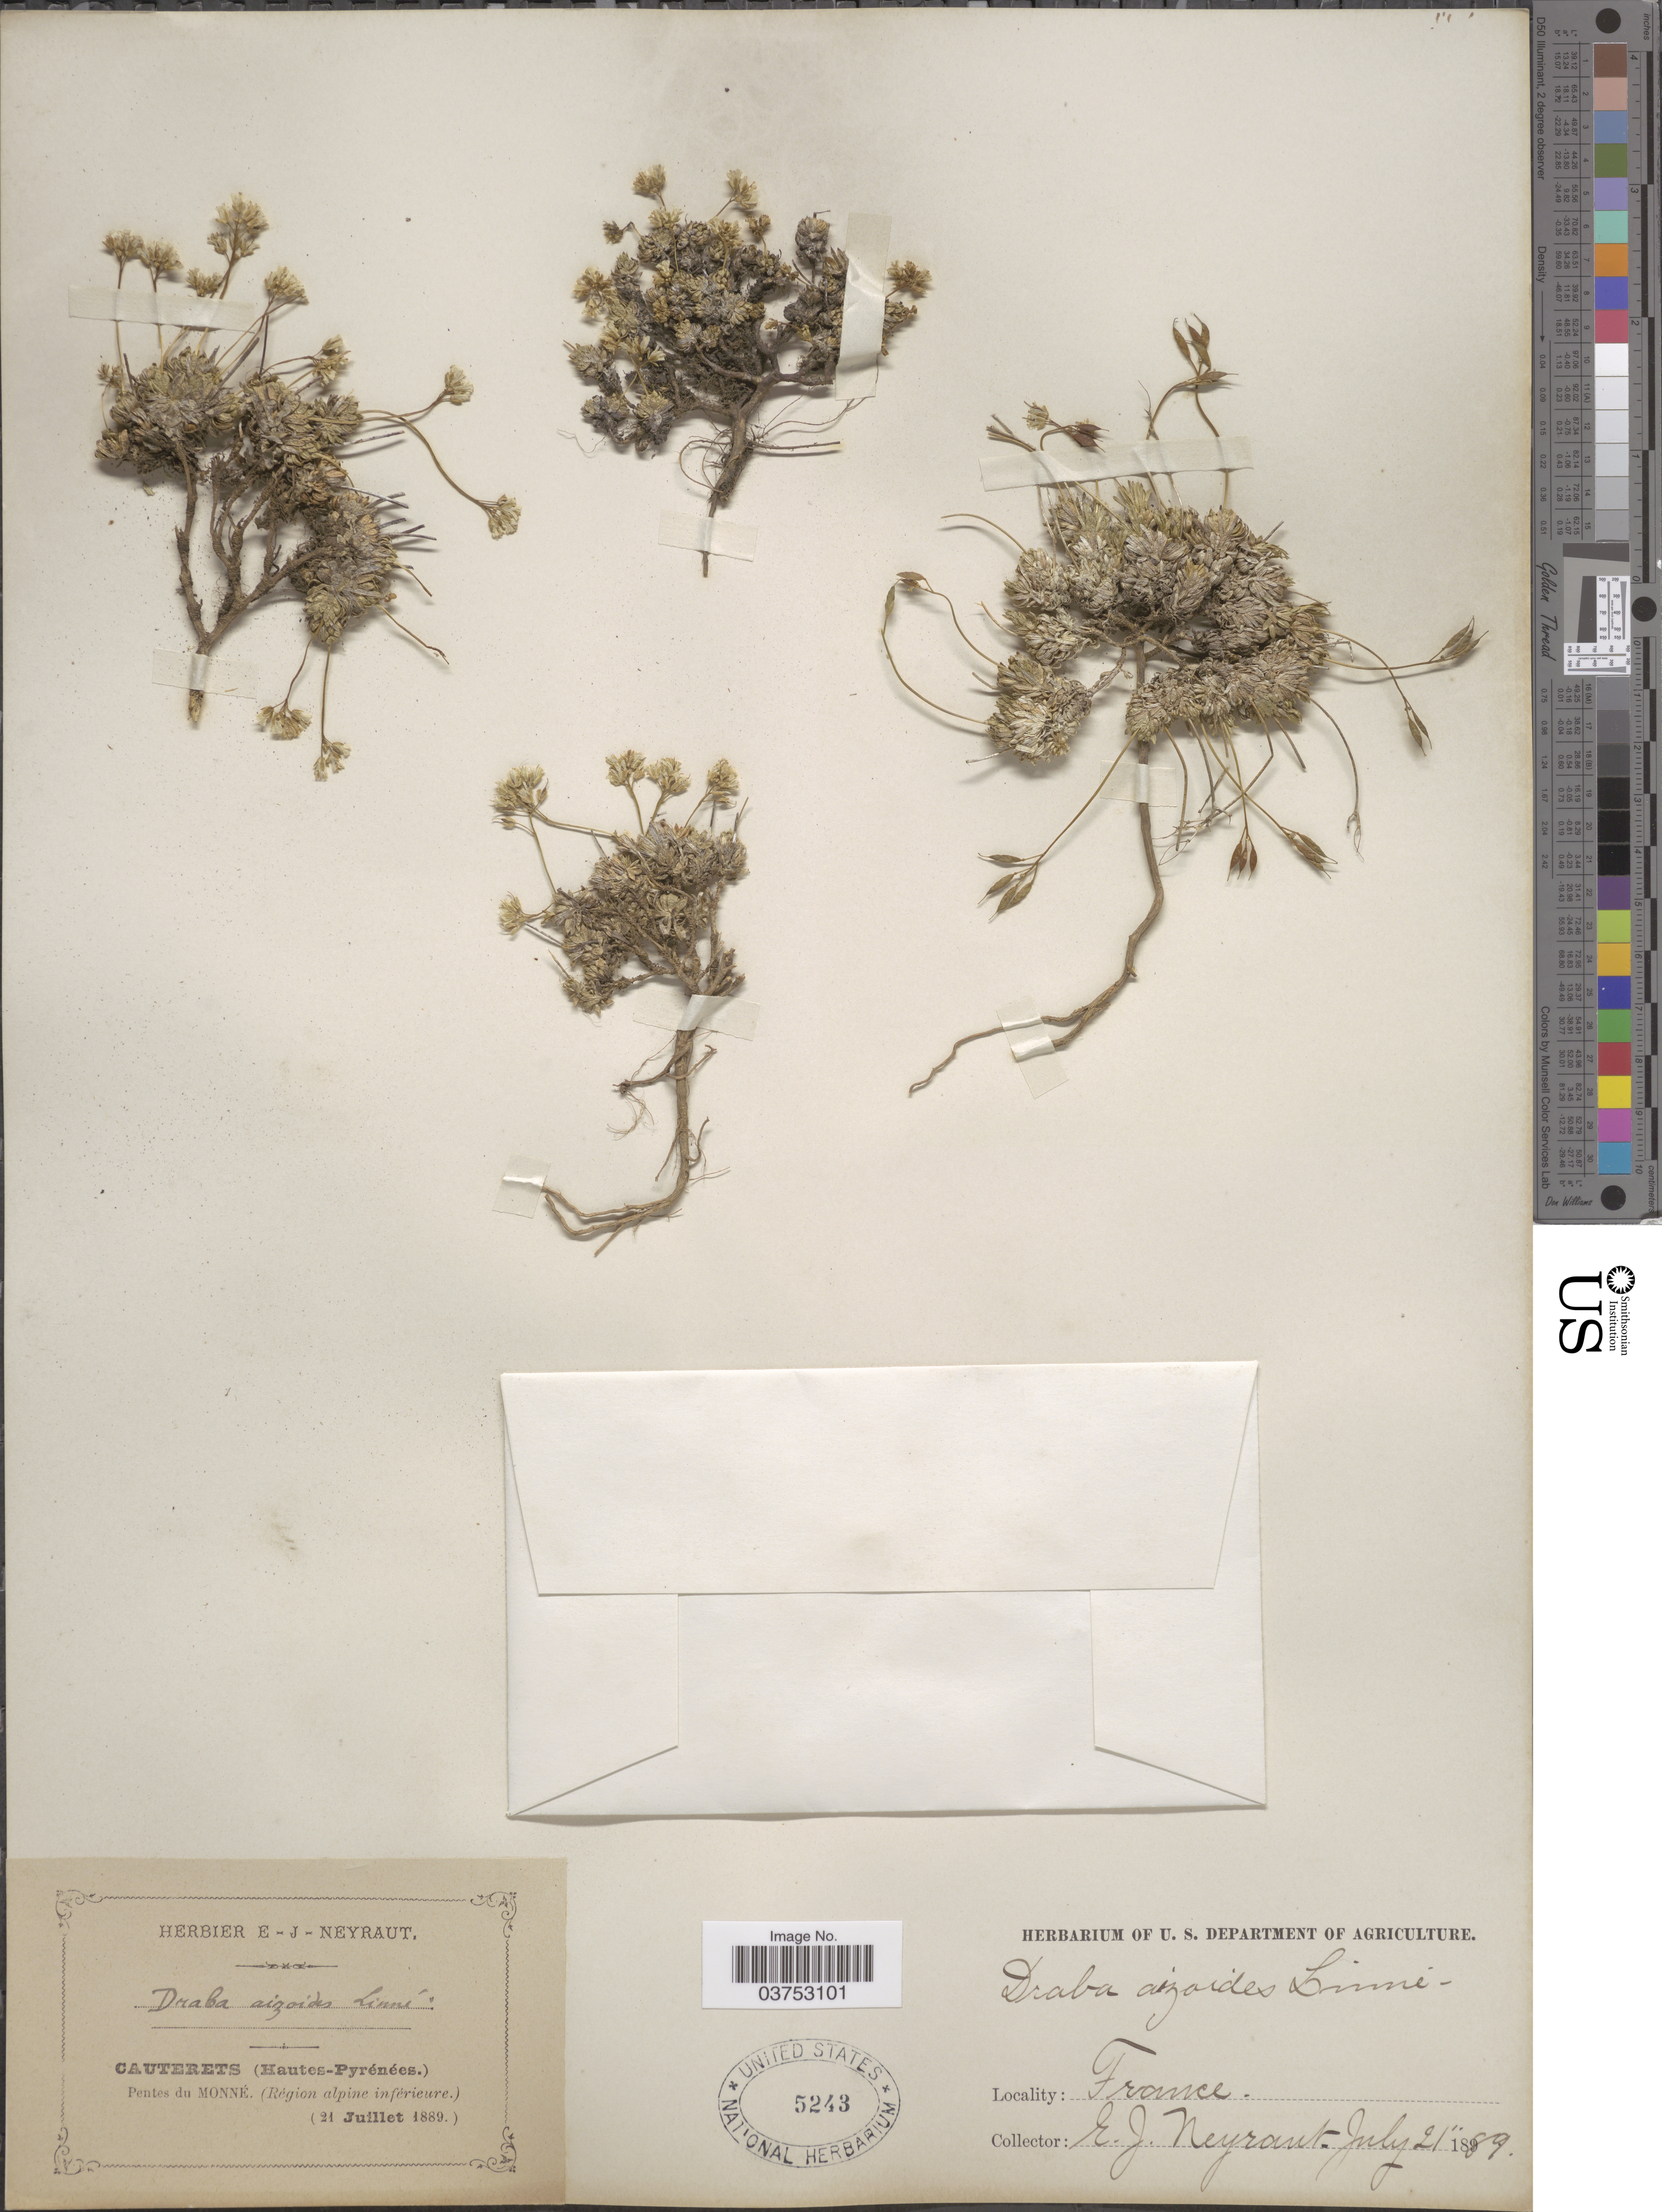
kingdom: Plantae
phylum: Tracheophyta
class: Magnoliopsida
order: Brassicales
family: Brassicaceae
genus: Draba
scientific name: Draba aizoides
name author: L.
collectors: E. Neyraut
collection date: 1889-07-21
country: France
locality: Cauterets (Hautes-Pyrénées). Pentes du Monné. (Région alpine inférieure).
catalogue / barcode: US 5243